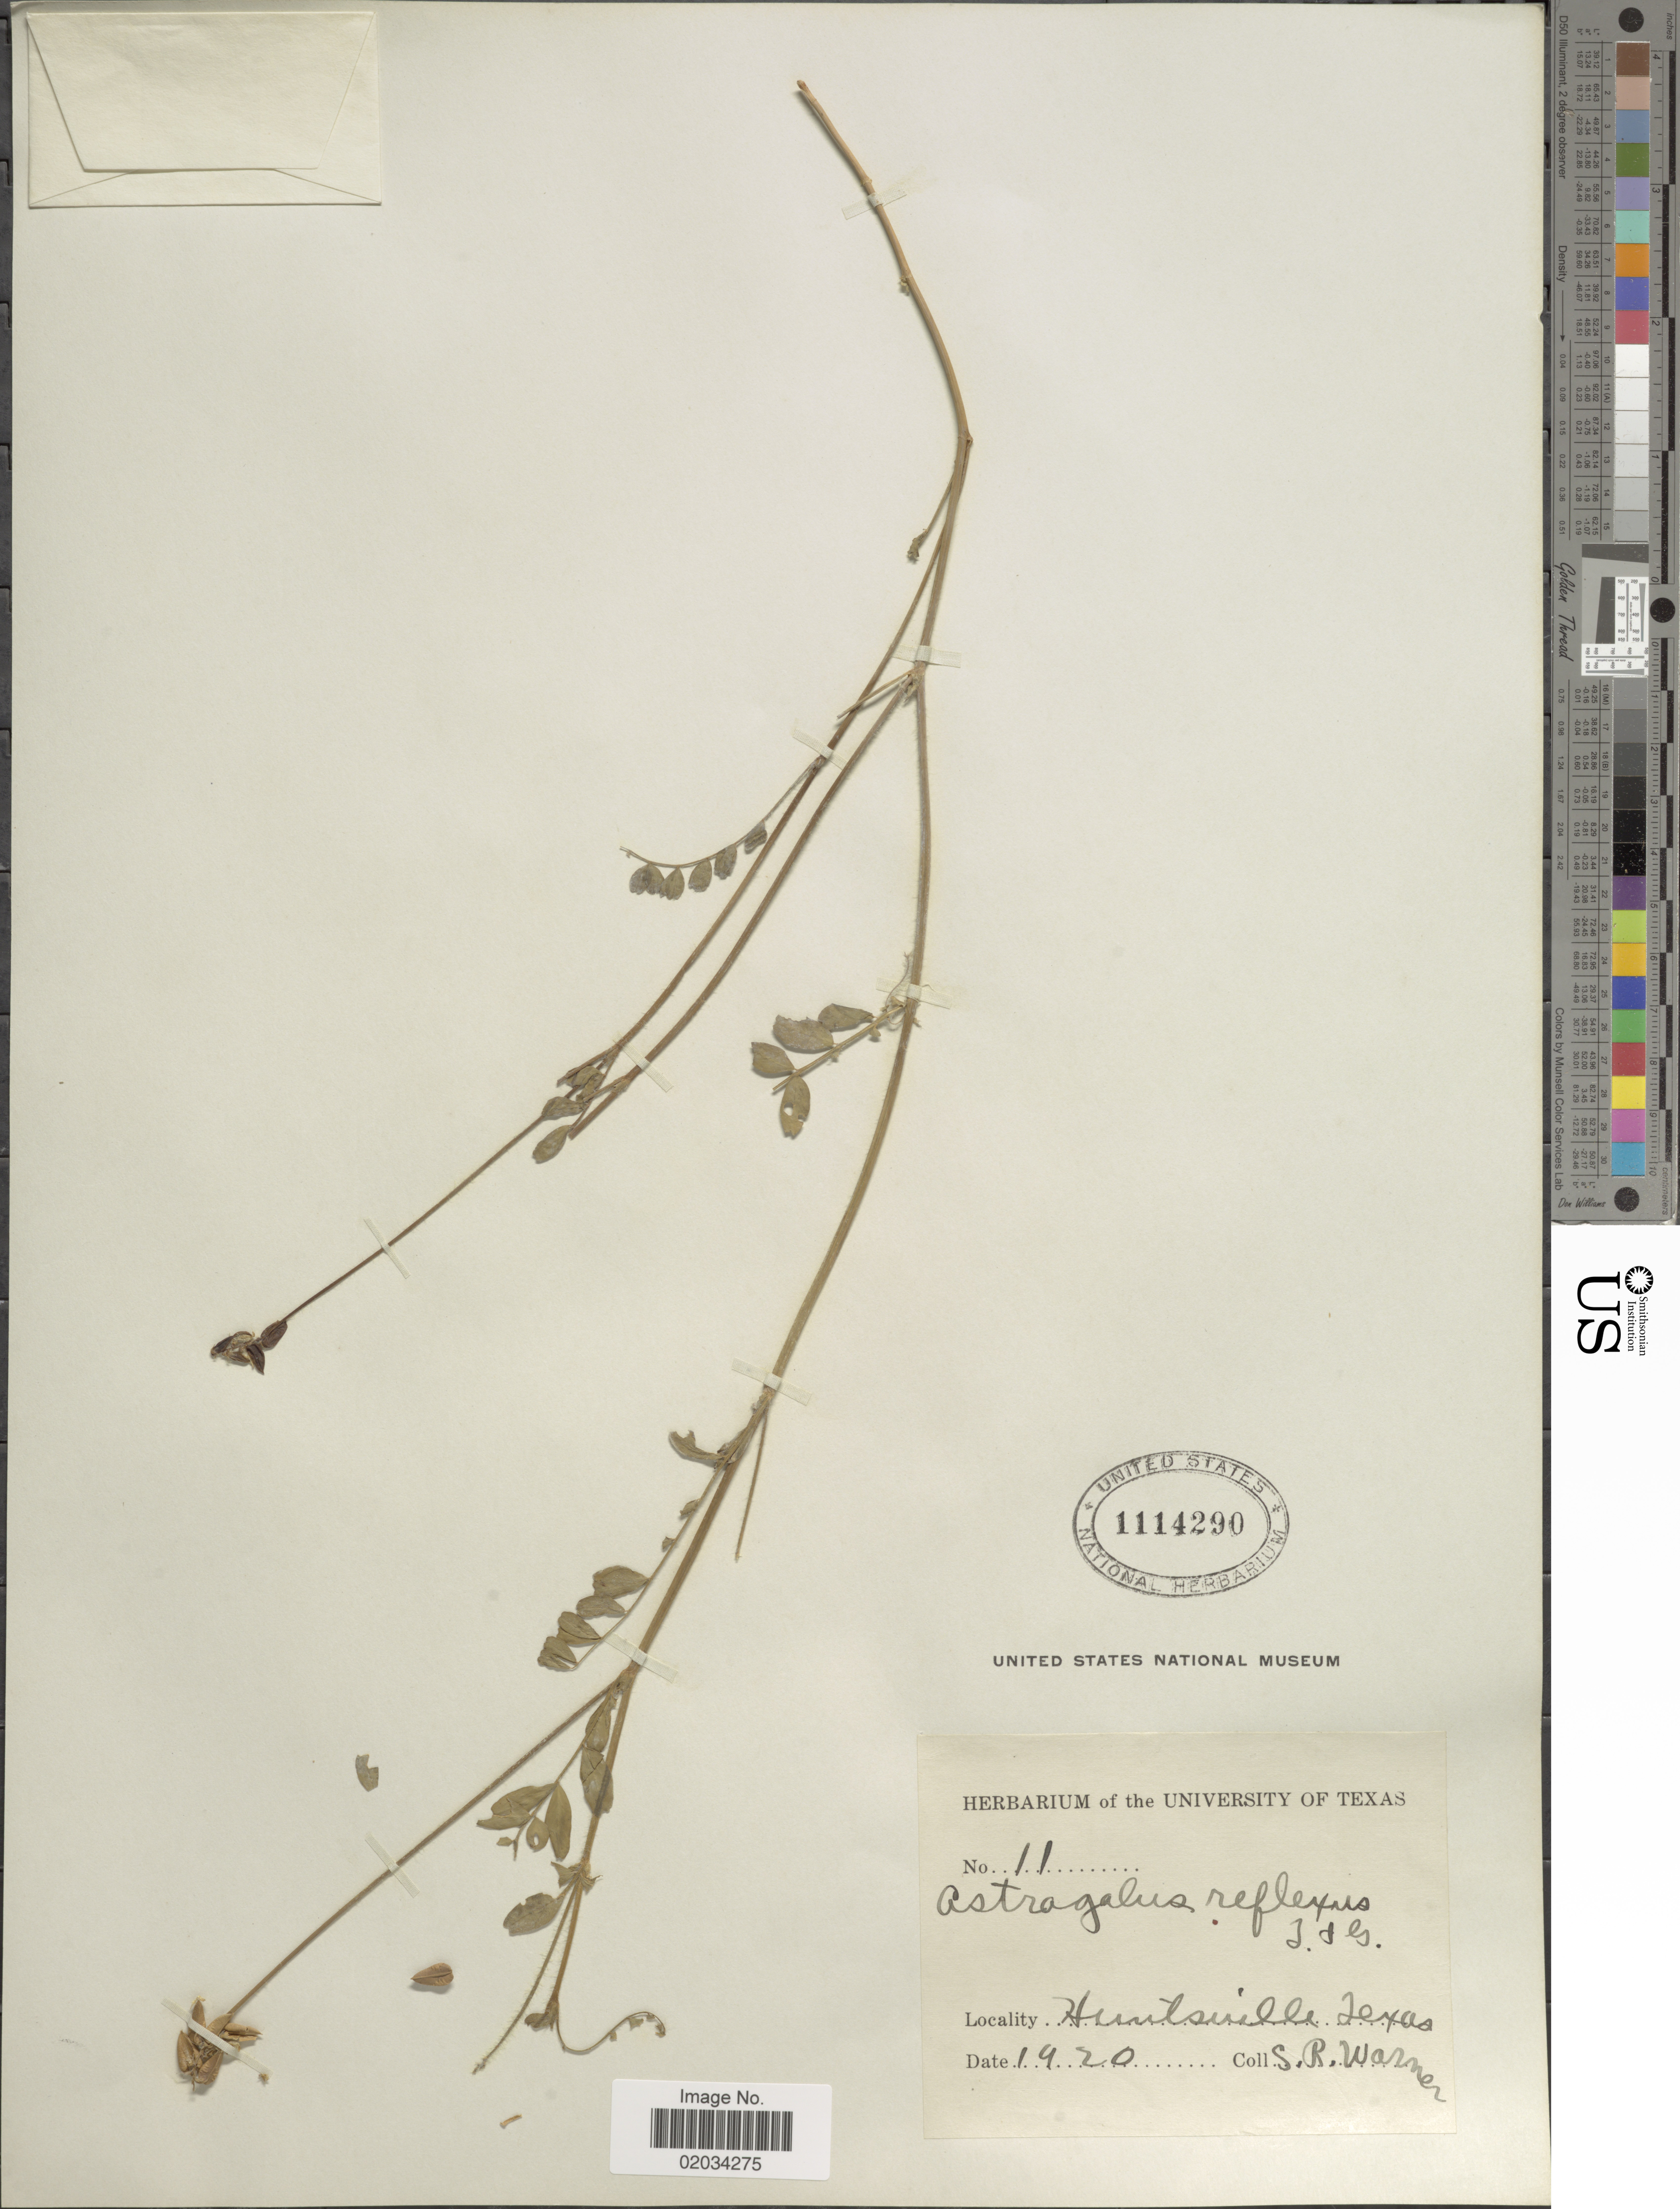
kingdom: Plantae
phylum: Tracheophyta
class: Magnoliopsida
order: Fabales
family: Fabaceae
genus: Astragalus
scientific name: Astragalus reflexus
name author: Torr. & A. Gray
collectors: S. Warner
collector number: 11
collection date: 1920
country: United States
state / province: Texas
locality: Huntsville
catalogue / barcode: US 1114290